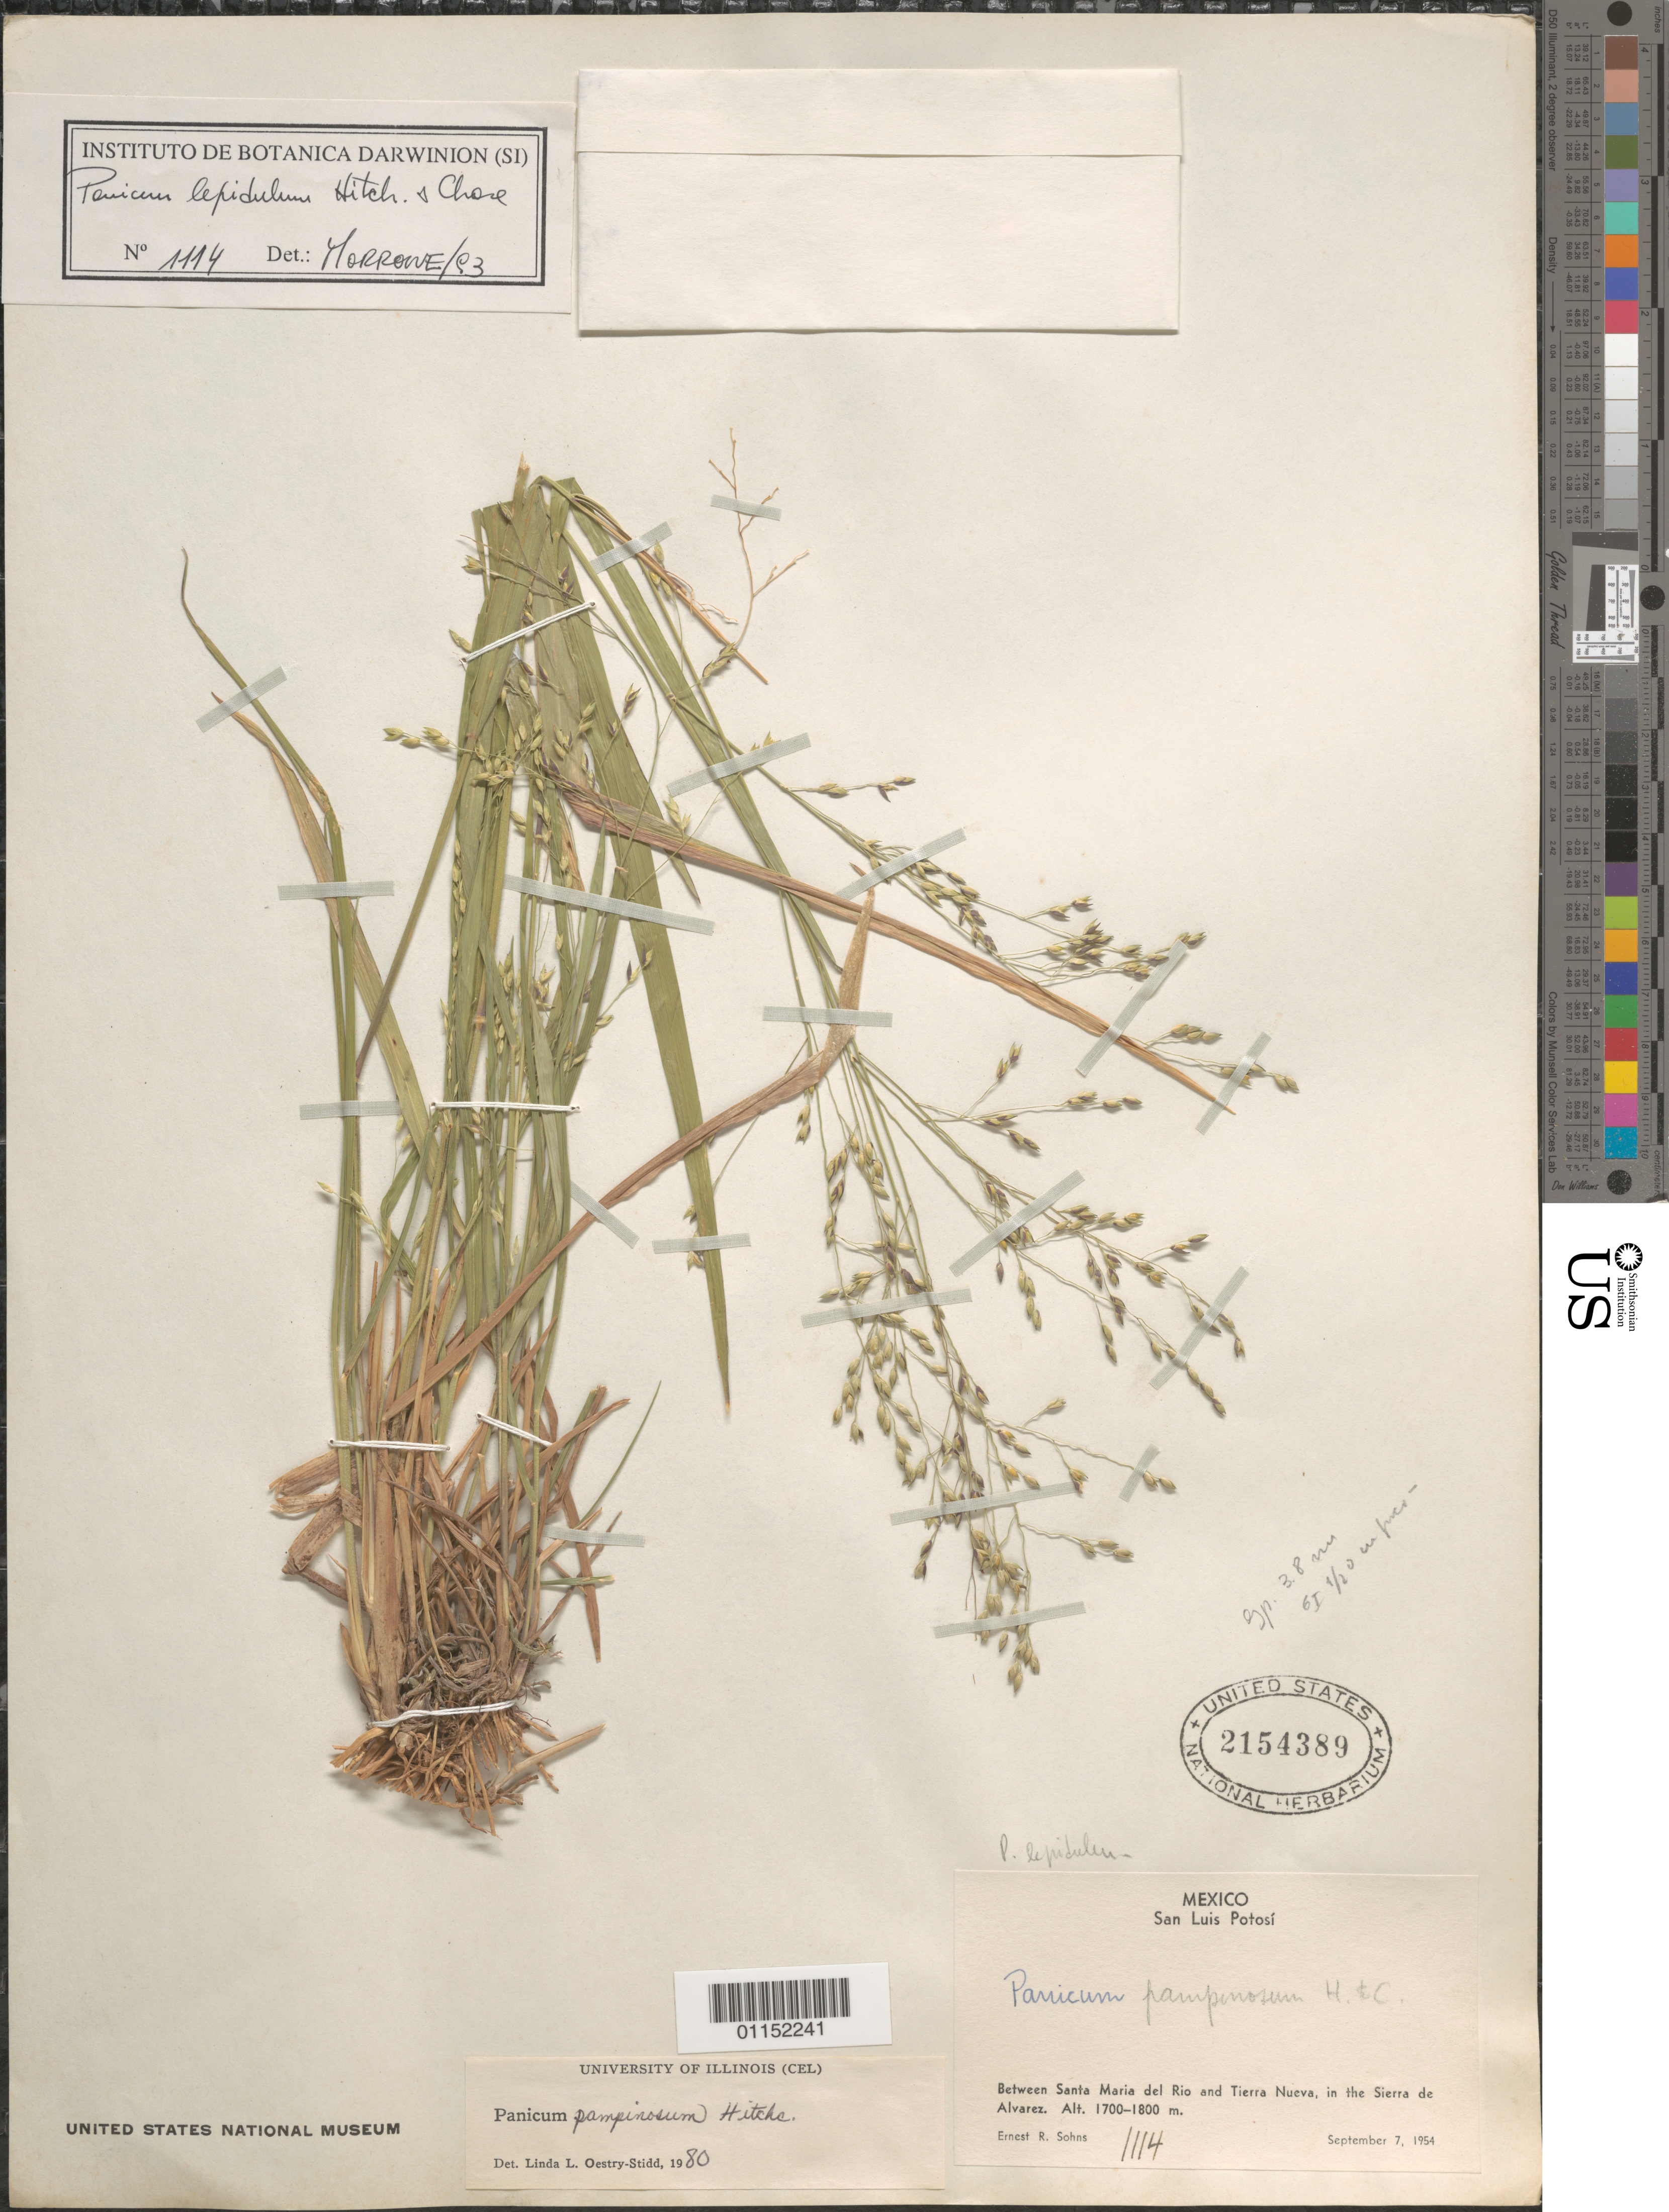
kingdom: Plantae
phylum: Tracheophyta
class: Liliopsida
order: Poales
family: Poaceae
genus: Panicum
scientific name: Panicum lepidulum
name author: Hitchc. & Chase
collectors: E. R. Sohns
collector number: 1114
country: Mexico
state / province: San Luis Potosí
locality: Between Santa Maria del Rio and Tierra Nueva, in Sierre de Alvarez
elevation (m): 1700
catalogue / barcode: US 2154389